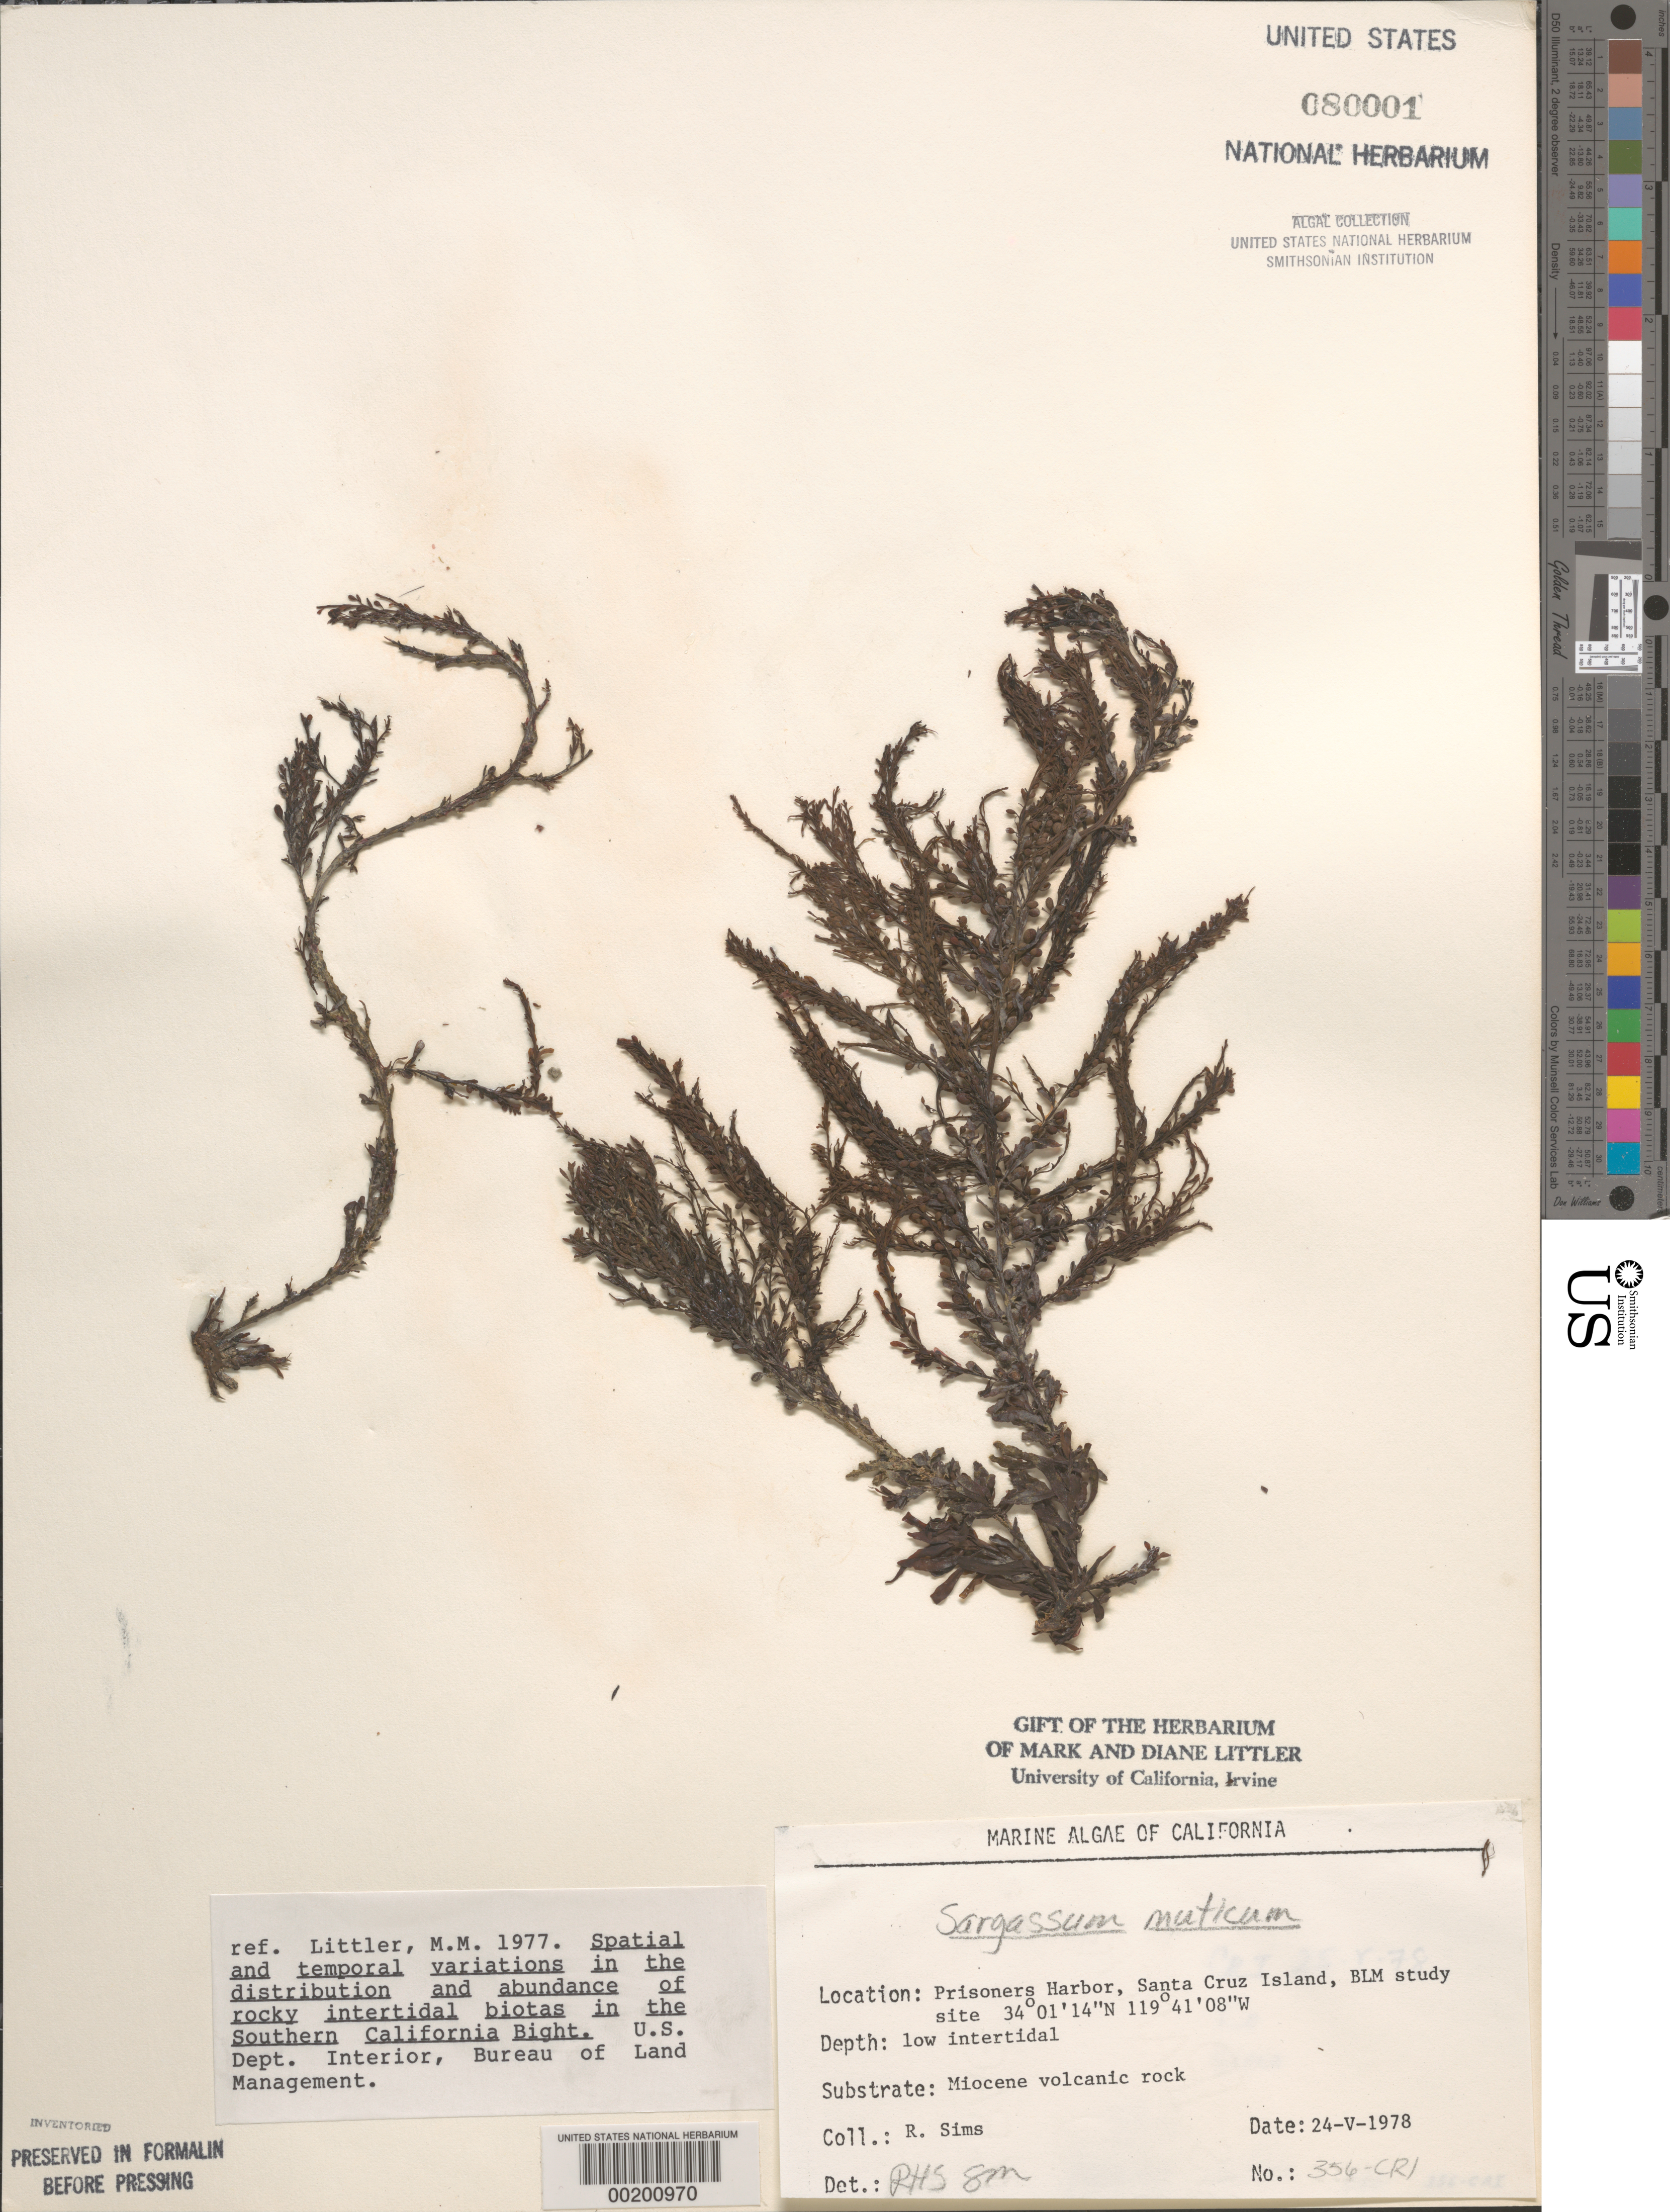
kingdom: Chromista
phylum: Ochrophyta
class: Phaeophyceae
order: Fucales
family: Sargassaceae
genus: Sargassum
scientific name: Sargassum muticum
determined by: Sims, Robert H.; Murray, S. N.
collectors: R. H. Sims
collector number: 356-cri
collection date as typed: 24 May 1978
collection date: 1978-05-24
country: United States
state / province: California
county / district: Santa Barbara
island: Santa Cruz Island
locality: Prisoners Harbor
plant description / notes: BLM-SOCALBIGHT Rocky Intertidal Survey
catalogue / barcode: US 80001